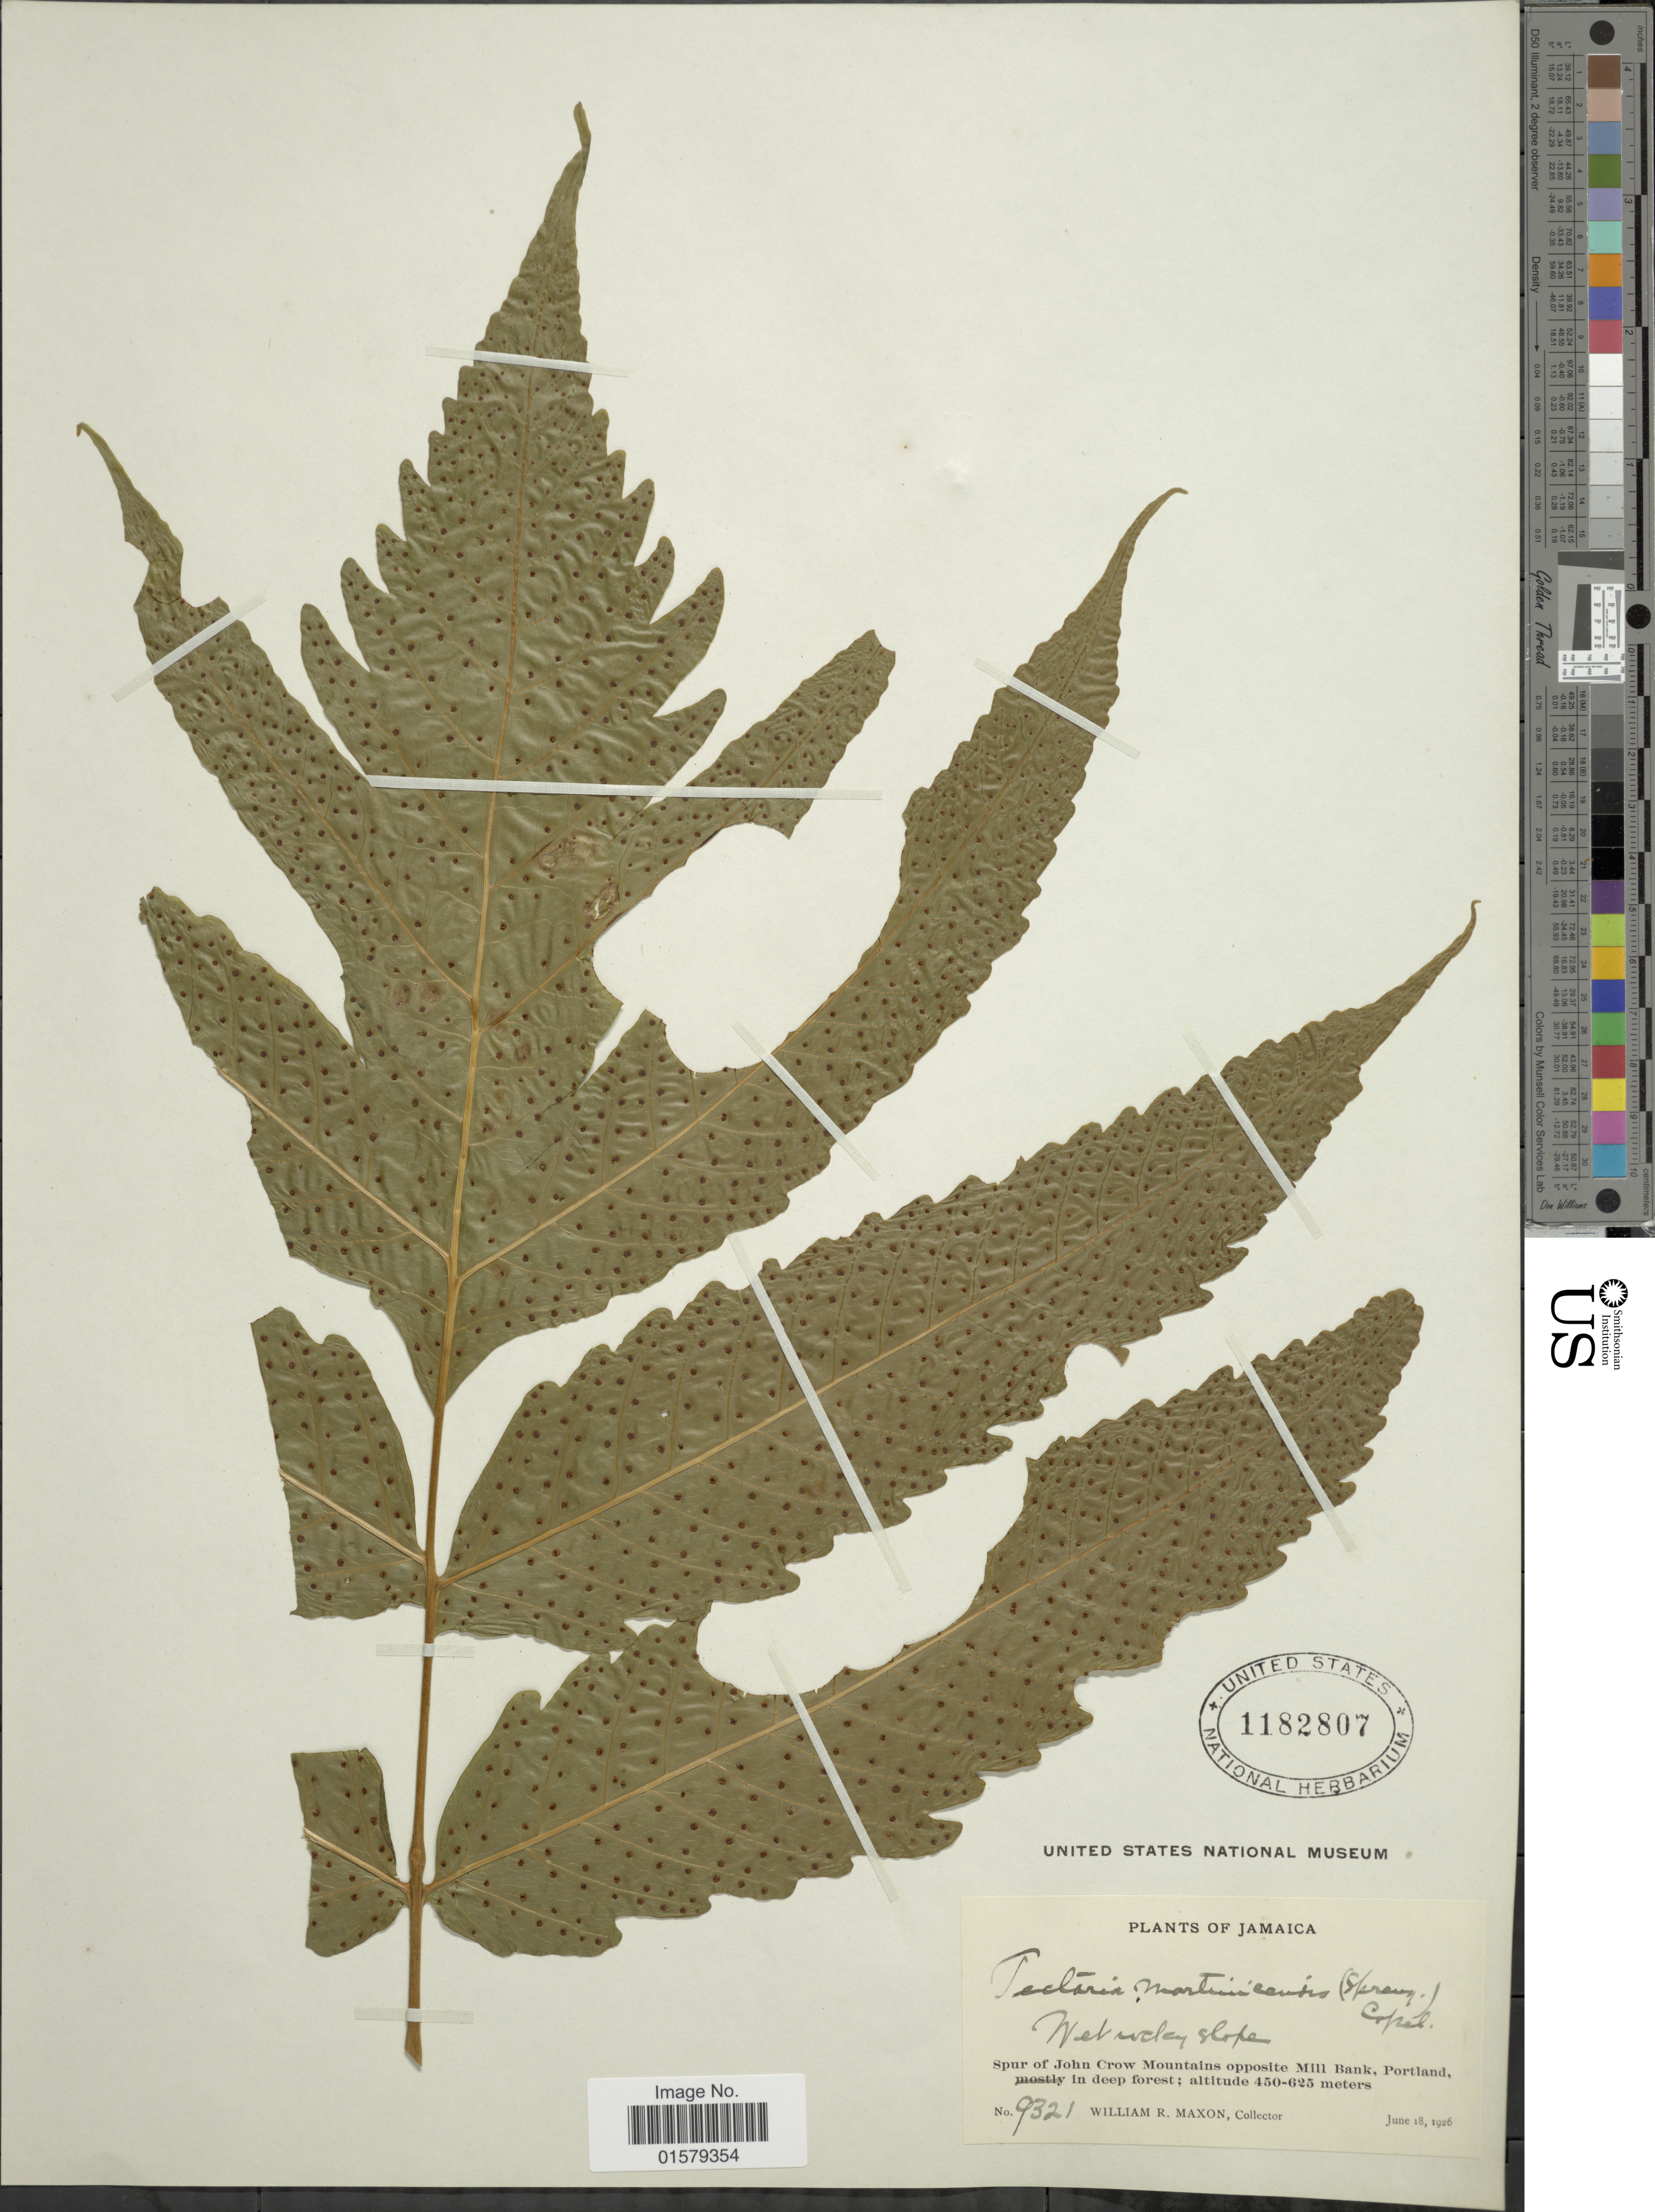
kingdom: Plantae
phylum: Tracheophyta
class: Polypodiopsida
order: Polypodiales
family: Tectariaceae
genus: Tectaria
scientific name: Tectaria incisa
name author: Cav.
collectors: W. R. Maxon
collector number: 9321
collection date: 1926-06-18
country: Jamaica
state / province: Portland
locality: Spur of John Crow Mountains opposite Mill Bank.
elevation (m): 450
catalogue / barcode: US 1182807